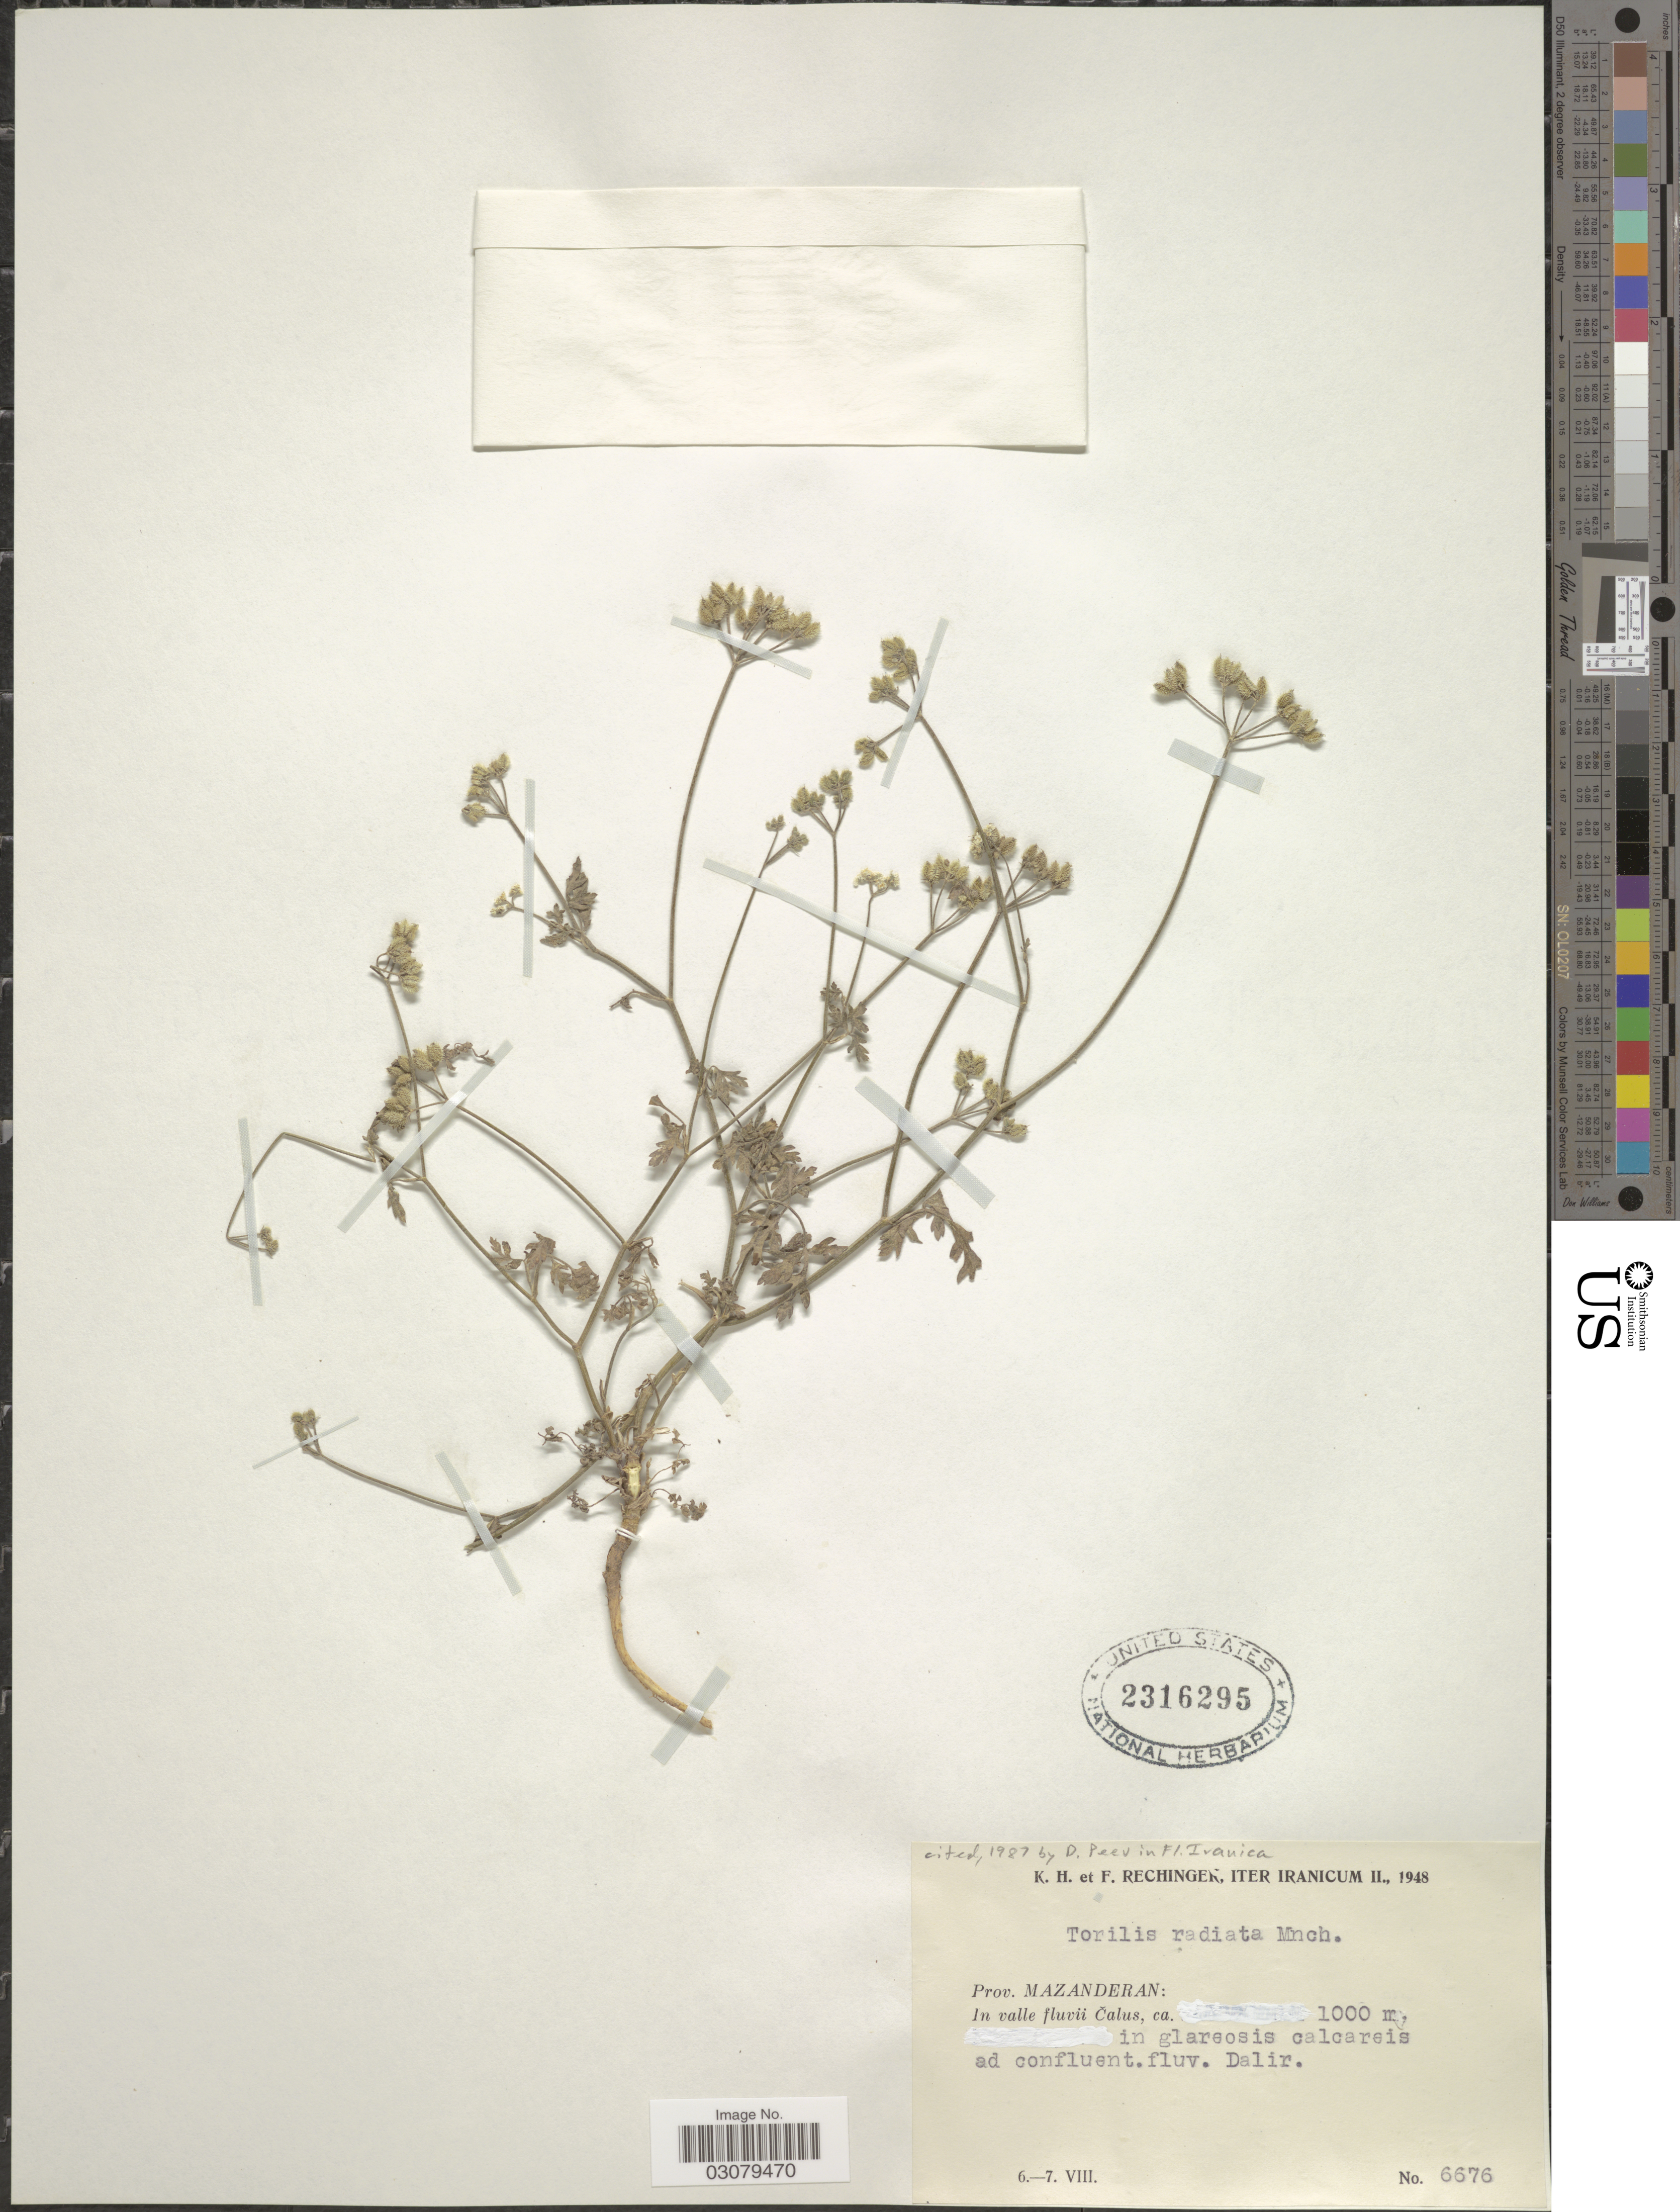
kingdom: Plantae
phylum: Tracheophyta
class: Magnoliopsida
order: Apiales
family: Apiaceae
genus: Torilis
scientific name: Torilis radiata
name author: Moench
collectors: K. H. Rechinger & F. Rechinger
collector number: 6676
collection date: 1948-08-06/1948-08-07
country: Iran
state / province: Mazandaran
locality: Prov. Mazanderan: In valle fluvii Calus, in glareosis calcareis ad confluent. fluv. Dalir.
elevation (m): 1000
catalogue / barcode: US 2316295